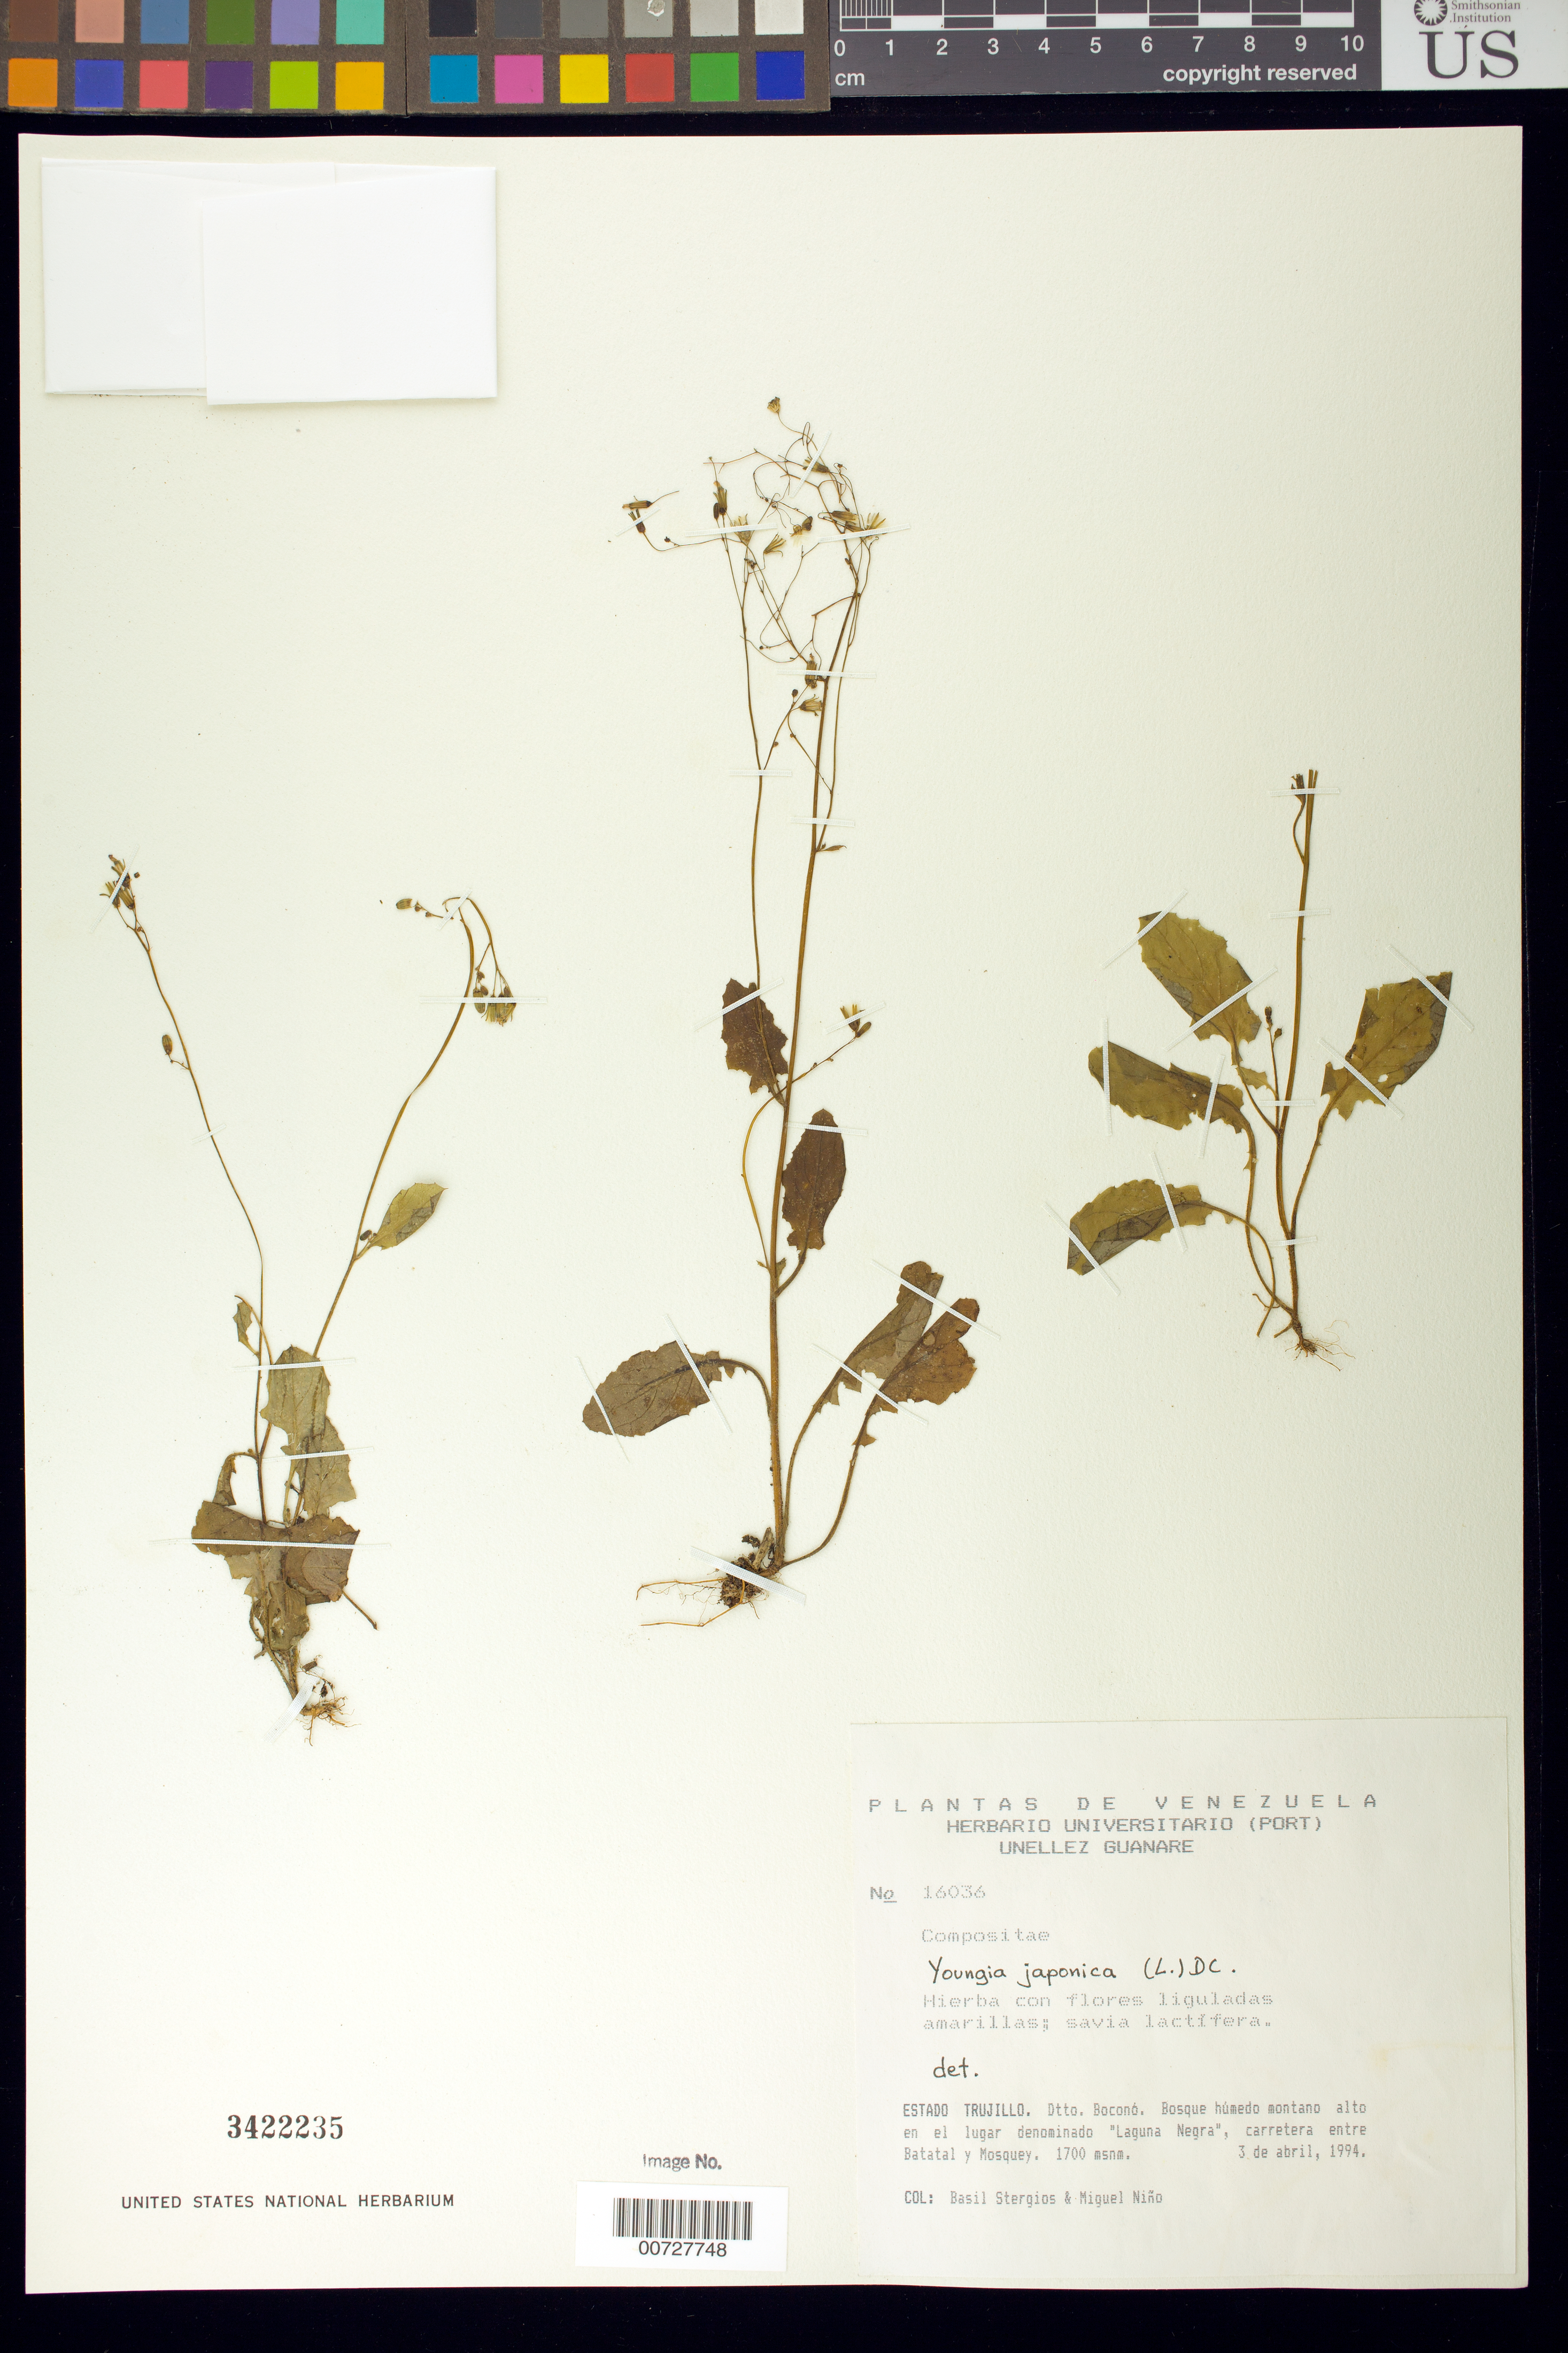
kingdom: Plantae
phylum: Tracheophyta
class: Magnoliopsida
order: Asterales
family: Asteraceae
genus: Youngia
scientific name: Youngia japonica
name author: (L.) DC.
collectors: B. G. Stergios & S. M. Niño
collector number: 16036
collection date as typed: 03 Apr 1994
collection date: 1994-04-03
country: Venezuela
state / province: Trujillo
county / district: Boconó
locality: Laguna Negra, carretera entre Batatal y Mosquey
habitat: Bosque húmedo montano.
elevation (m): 1700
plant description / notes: PORT, US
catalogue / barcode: US 3422235